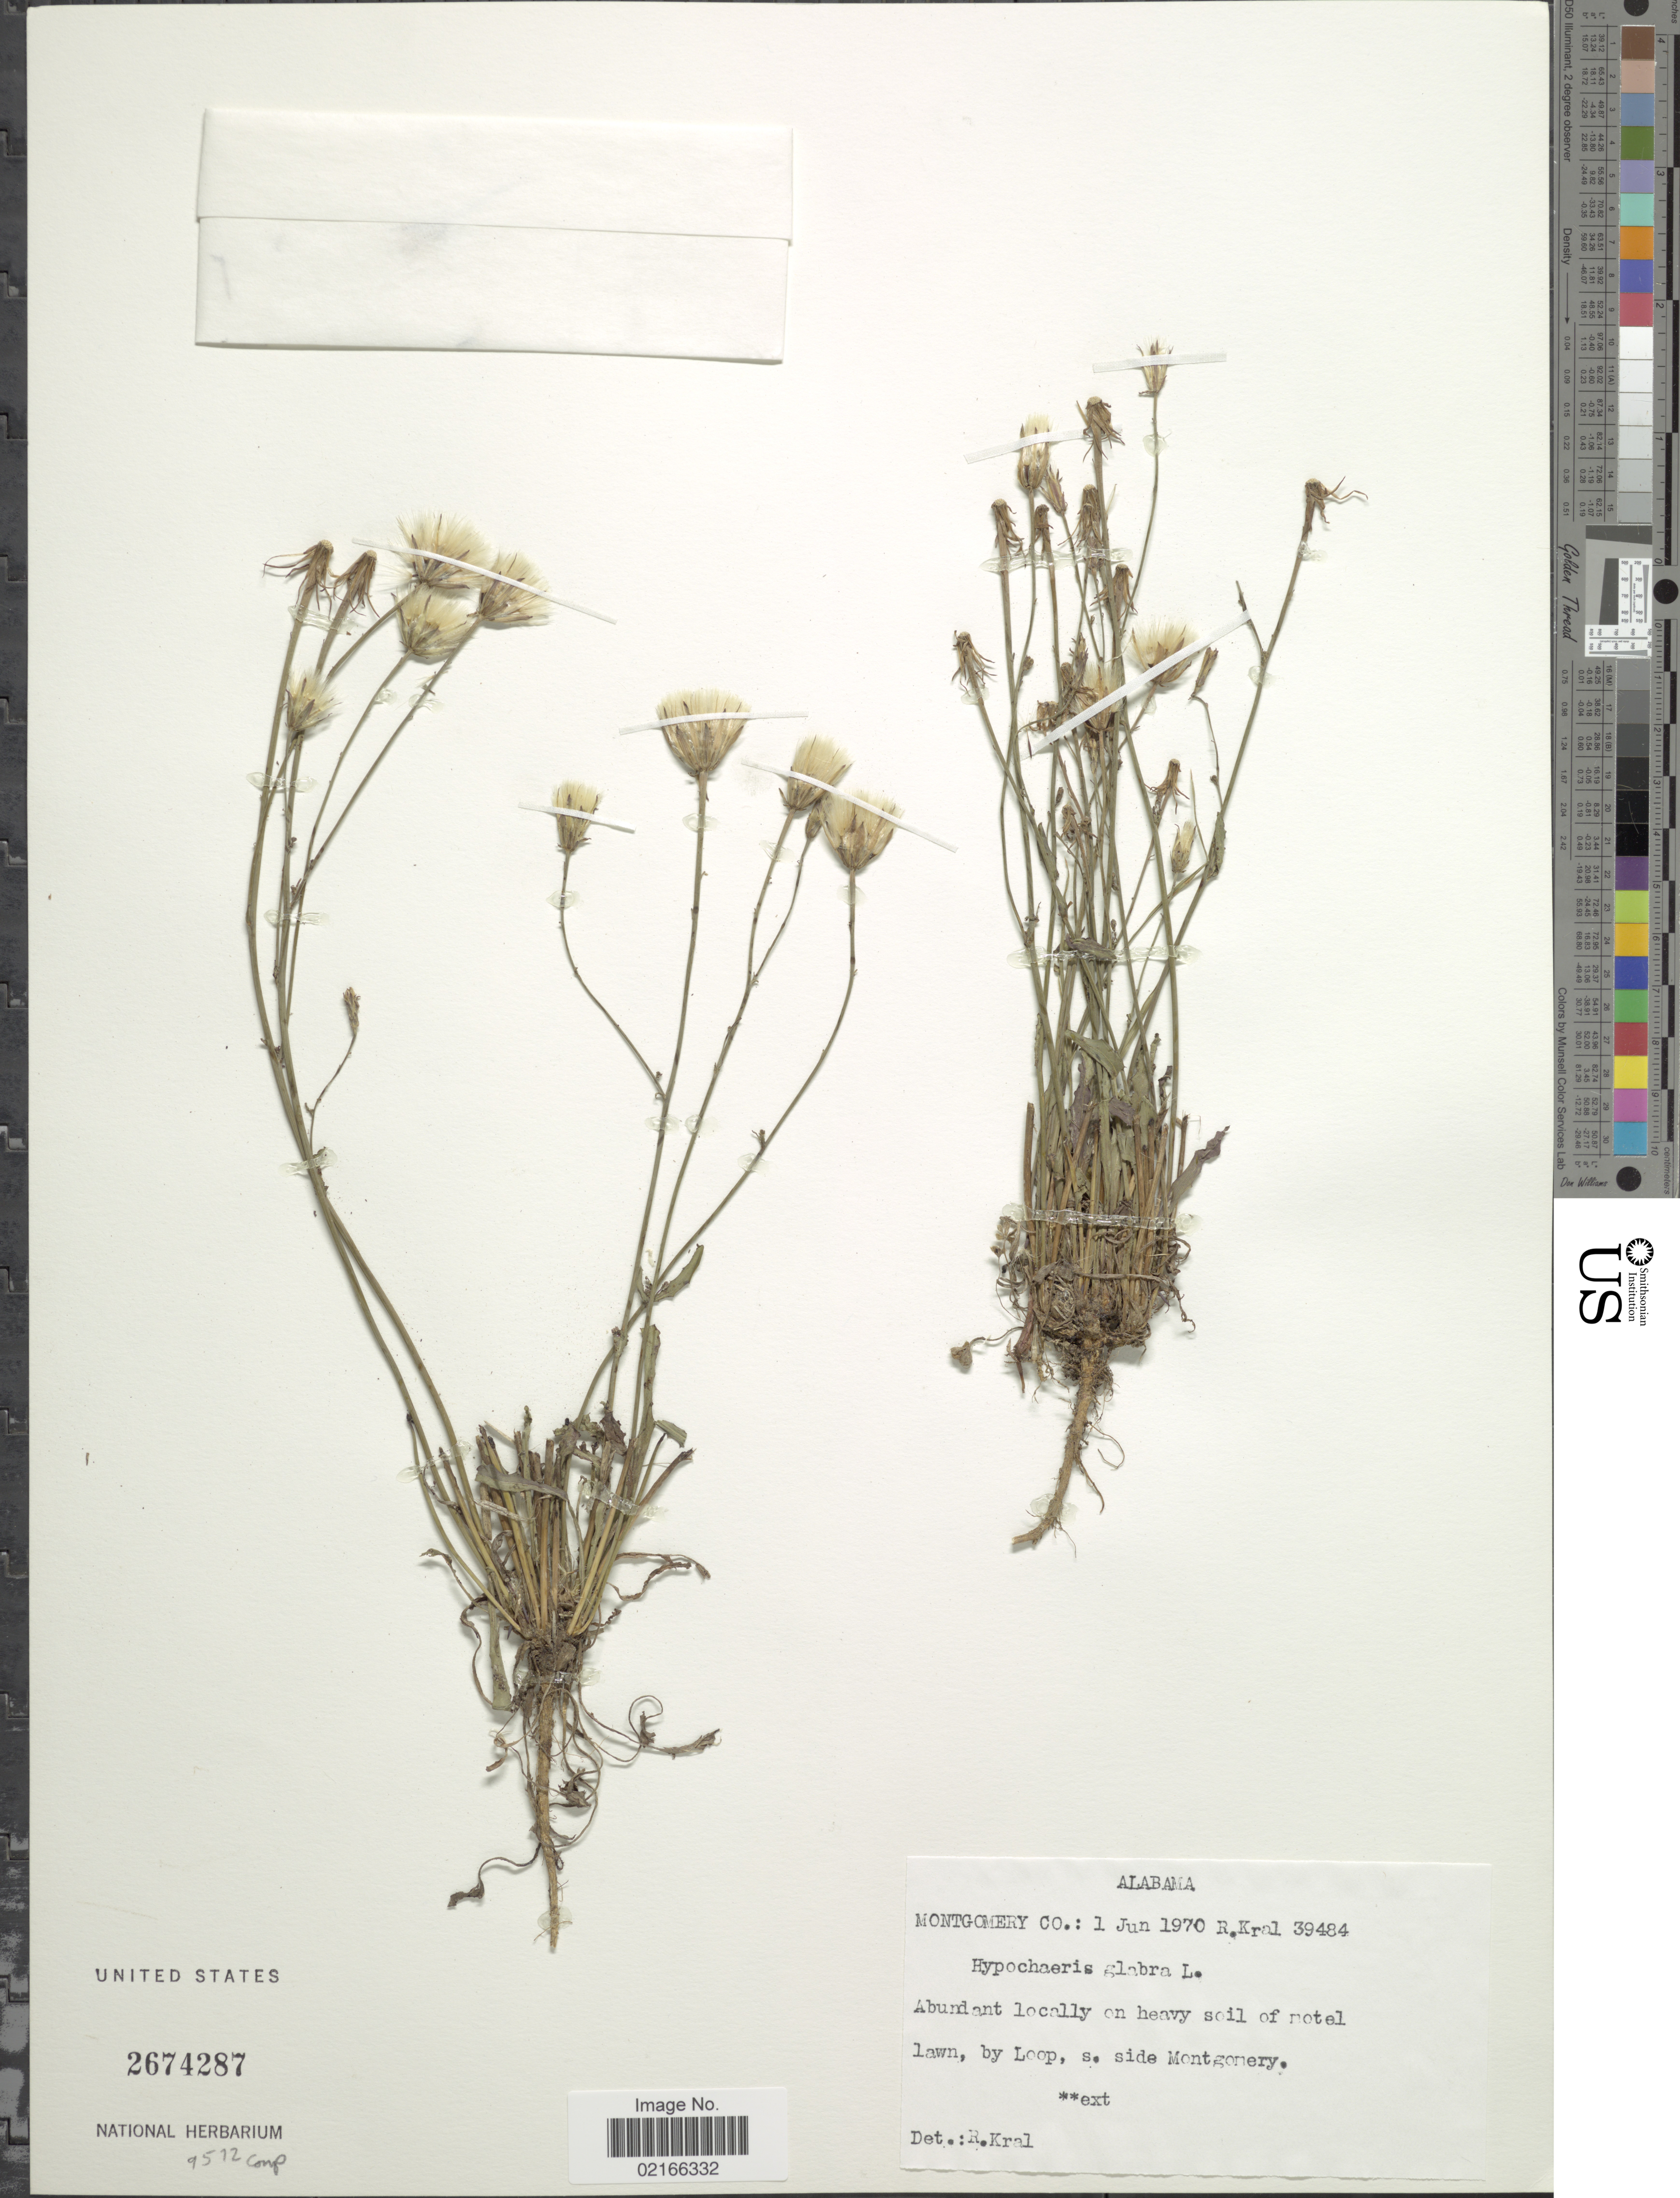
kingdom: Plantae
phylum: Tracheophyta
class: Magnoliopsida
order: Asterales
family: Asteraceae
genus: Hypochaeris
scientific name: Hypochaeris glabra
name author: L.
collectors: R. Kral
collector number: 39484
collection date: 1970-06-01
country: United States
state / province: Alabama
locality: Montgomery Co. by Loop, s. side Montgomery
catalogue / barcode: US 2674287